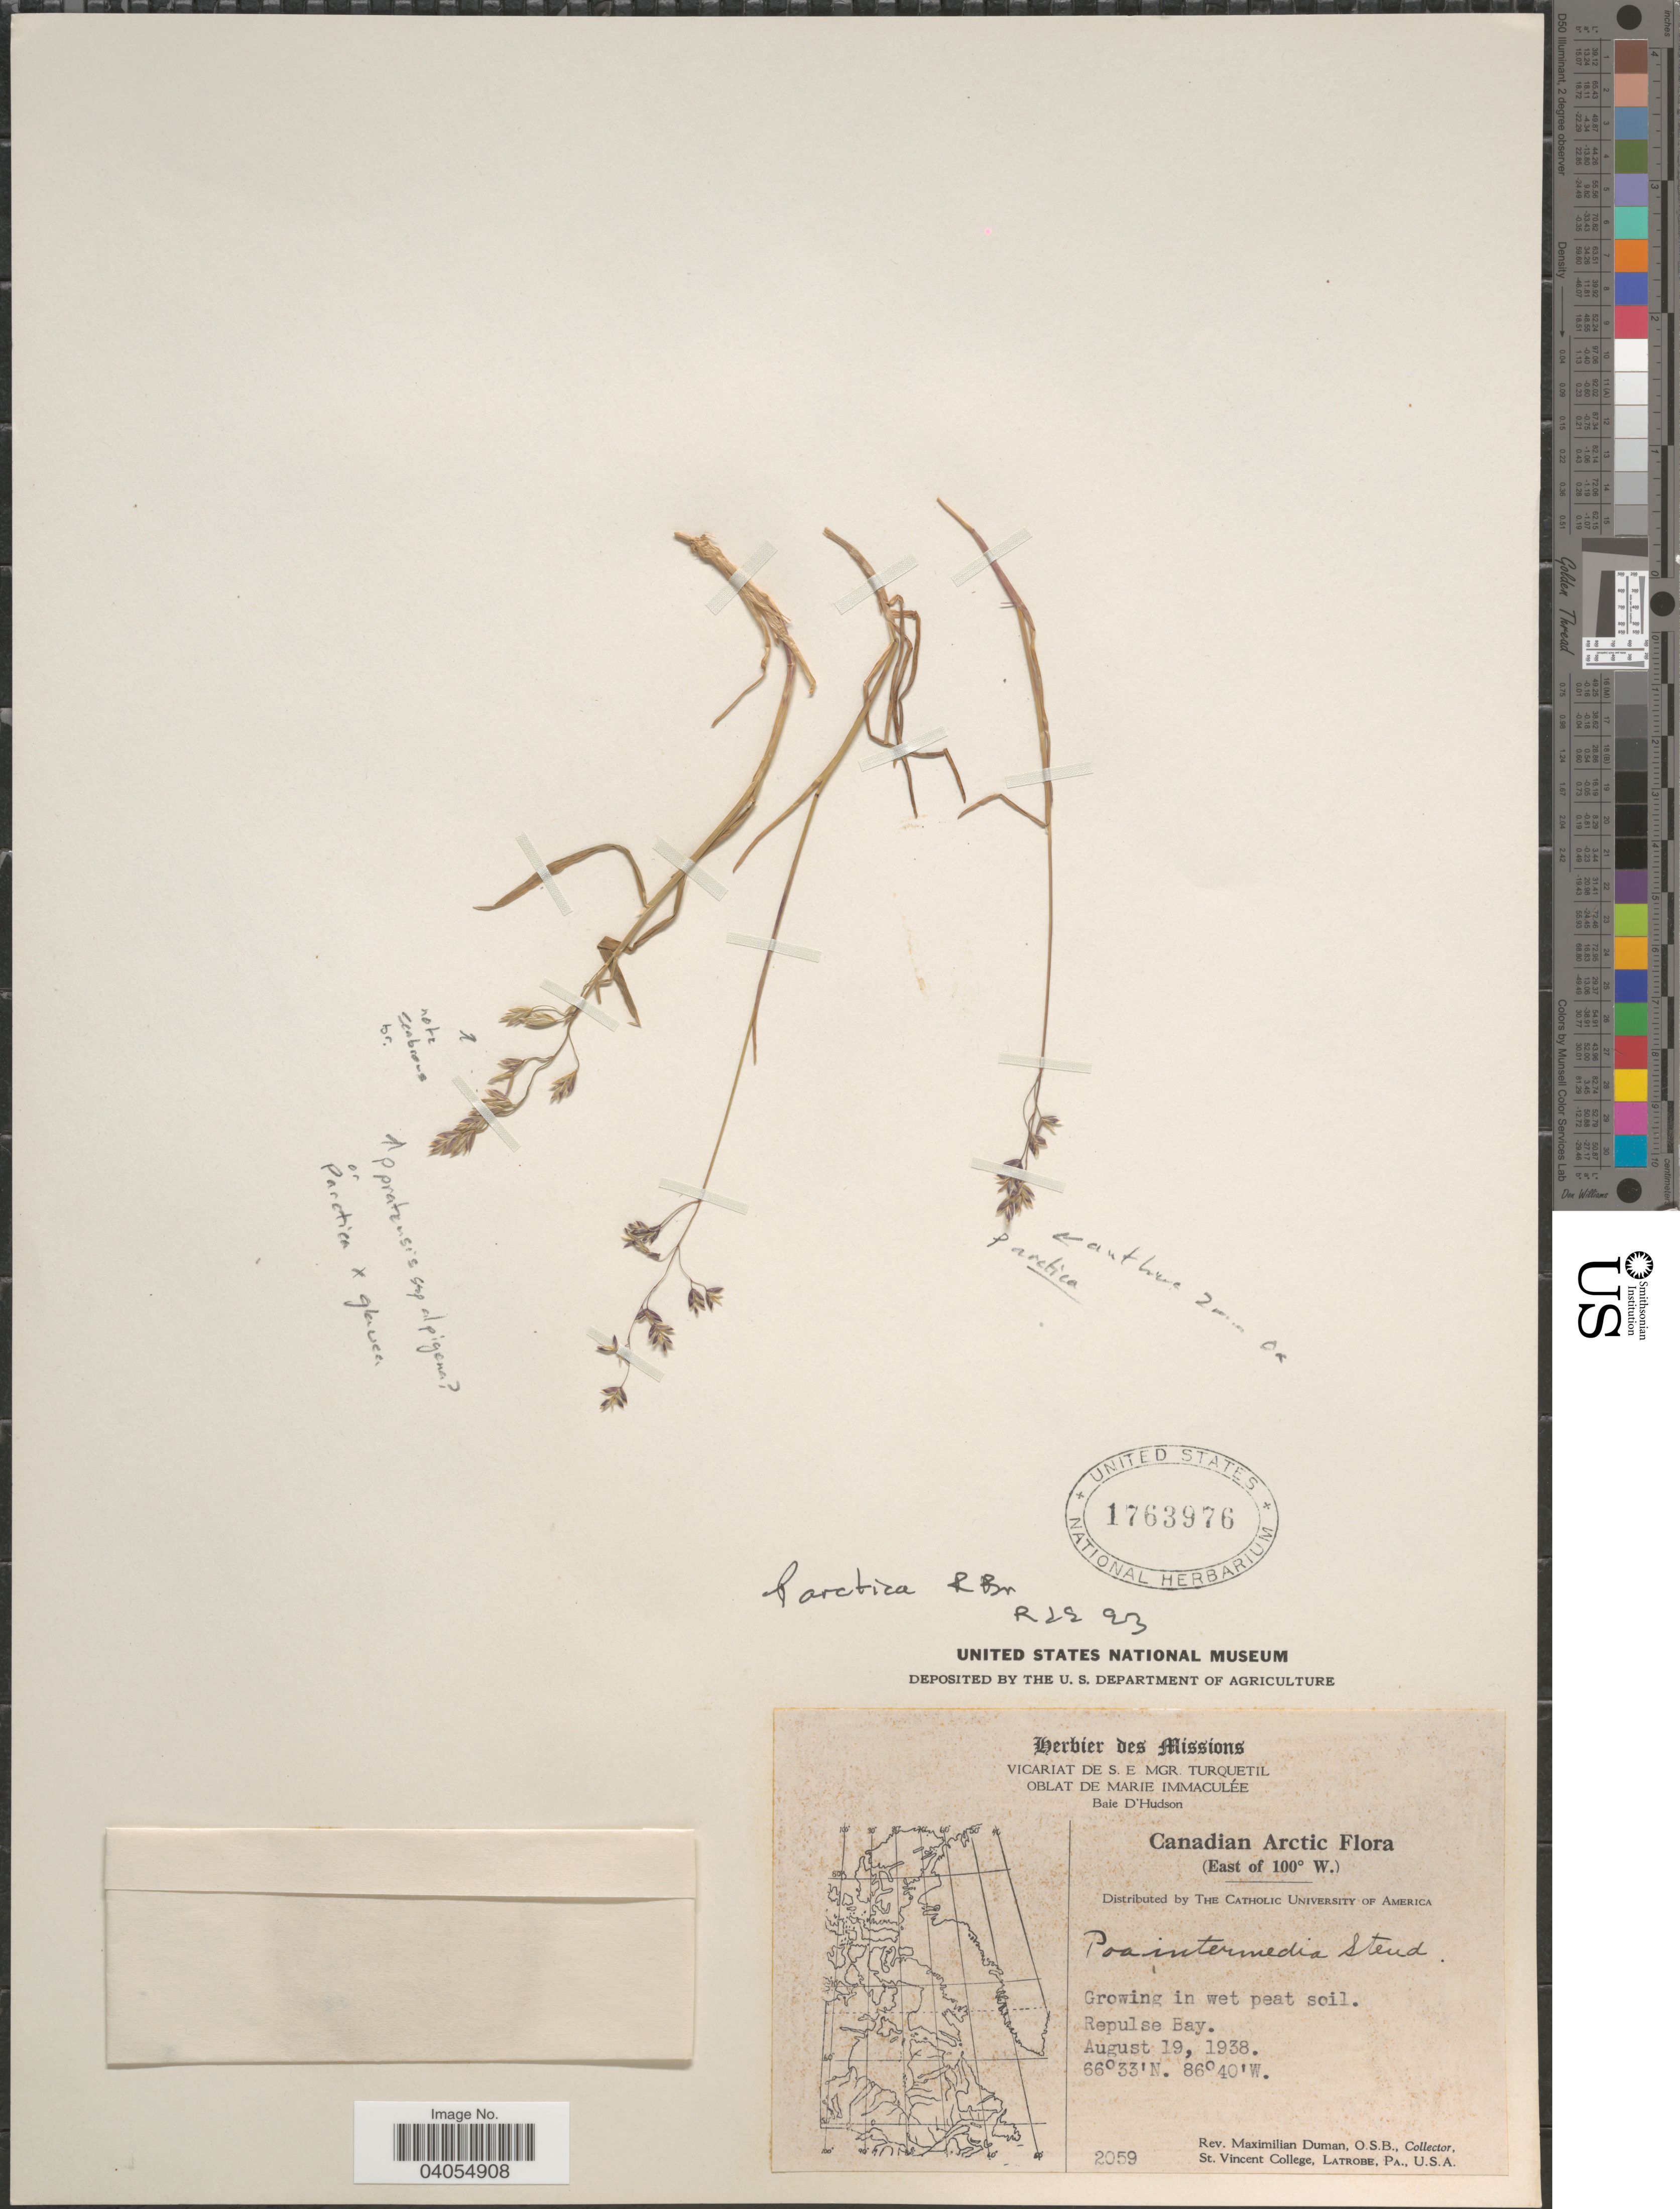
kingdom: Plantae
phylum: Tracheophyta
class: Liliopsida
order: Poales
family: Poaceae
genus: Poa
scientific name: Poa arctica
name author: R. Br.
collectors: M. Duman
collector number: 2059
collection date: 1938-08-19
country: Canada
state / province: Nunavut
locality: Canadian Arctic (East of 100° W.) Repulse Bay.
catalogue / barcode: US 1763976